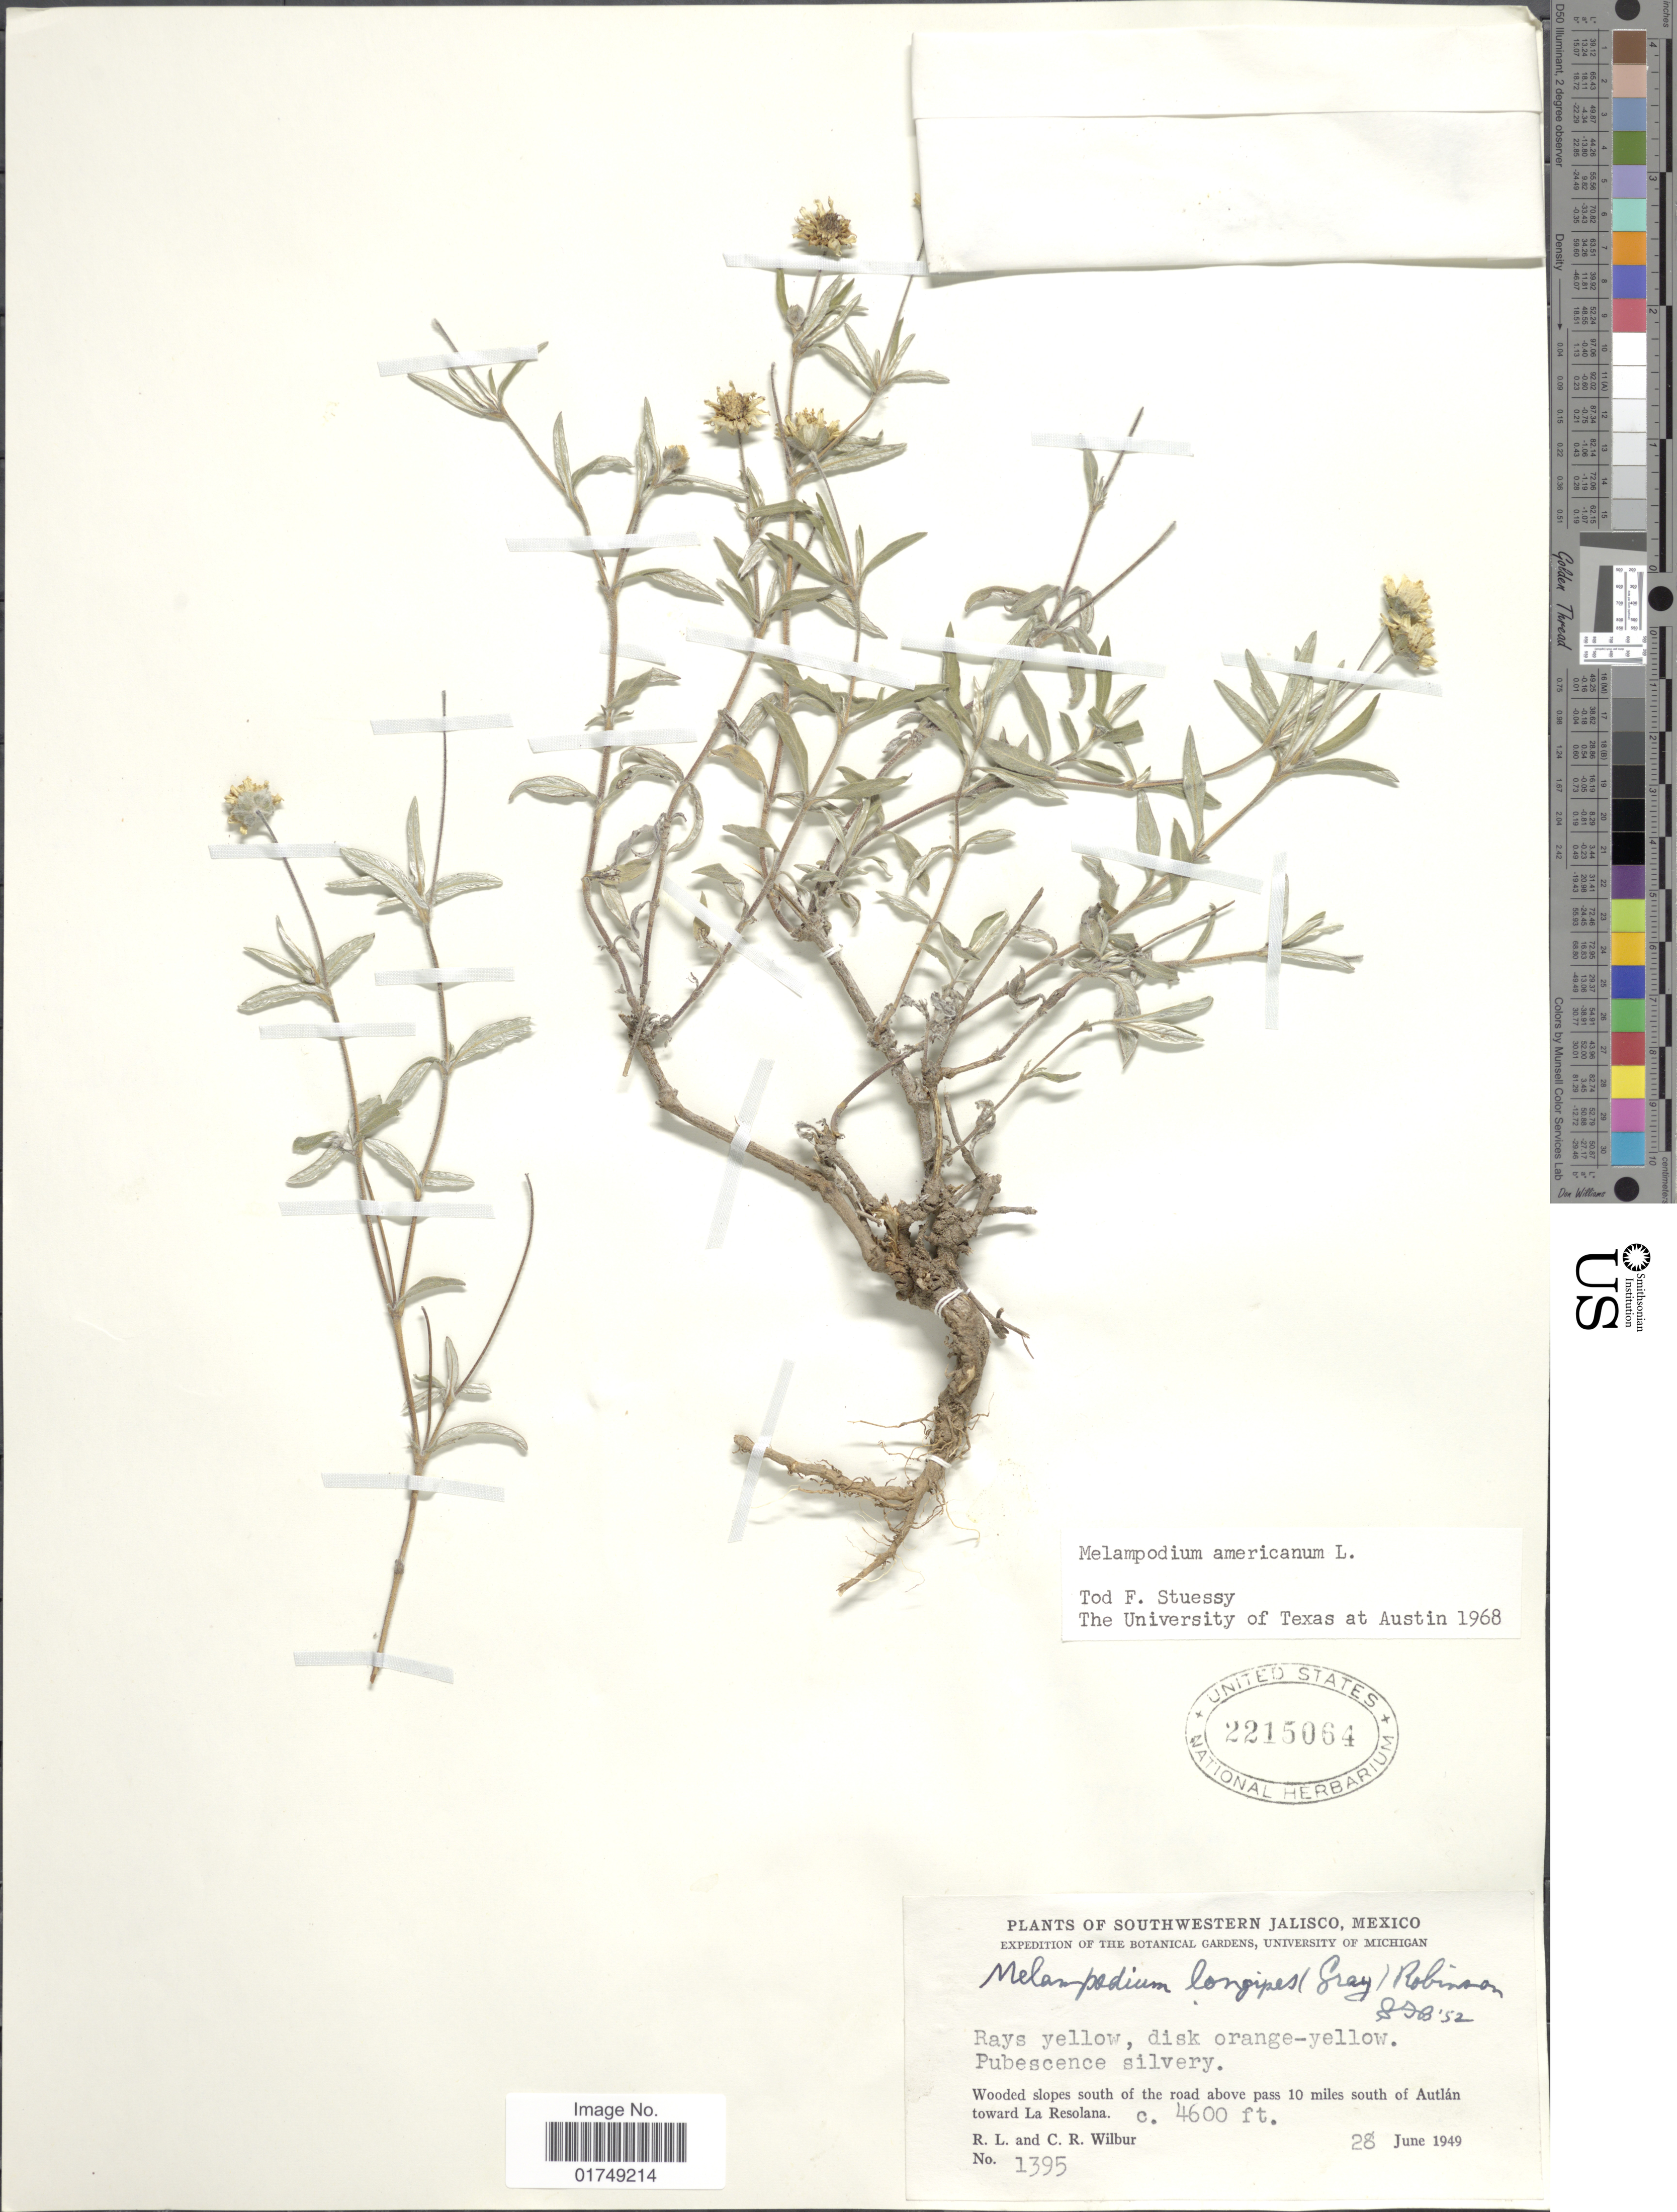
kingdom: Plantae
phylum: Tracheophyta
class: Magnoliopsida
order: Asterales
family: Asteraceae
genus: Melampodium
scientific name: Melampodium americanum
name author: L.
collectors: R. L. Wilbur & C. Wilbur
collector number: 1395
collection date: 1949-06-28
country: Mexico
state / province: Jalisco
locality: Southwestern Jalisco, south of the road above pass 10 miles south of Autlan toward La Resolana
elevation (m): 1402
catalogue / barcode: US 2215064